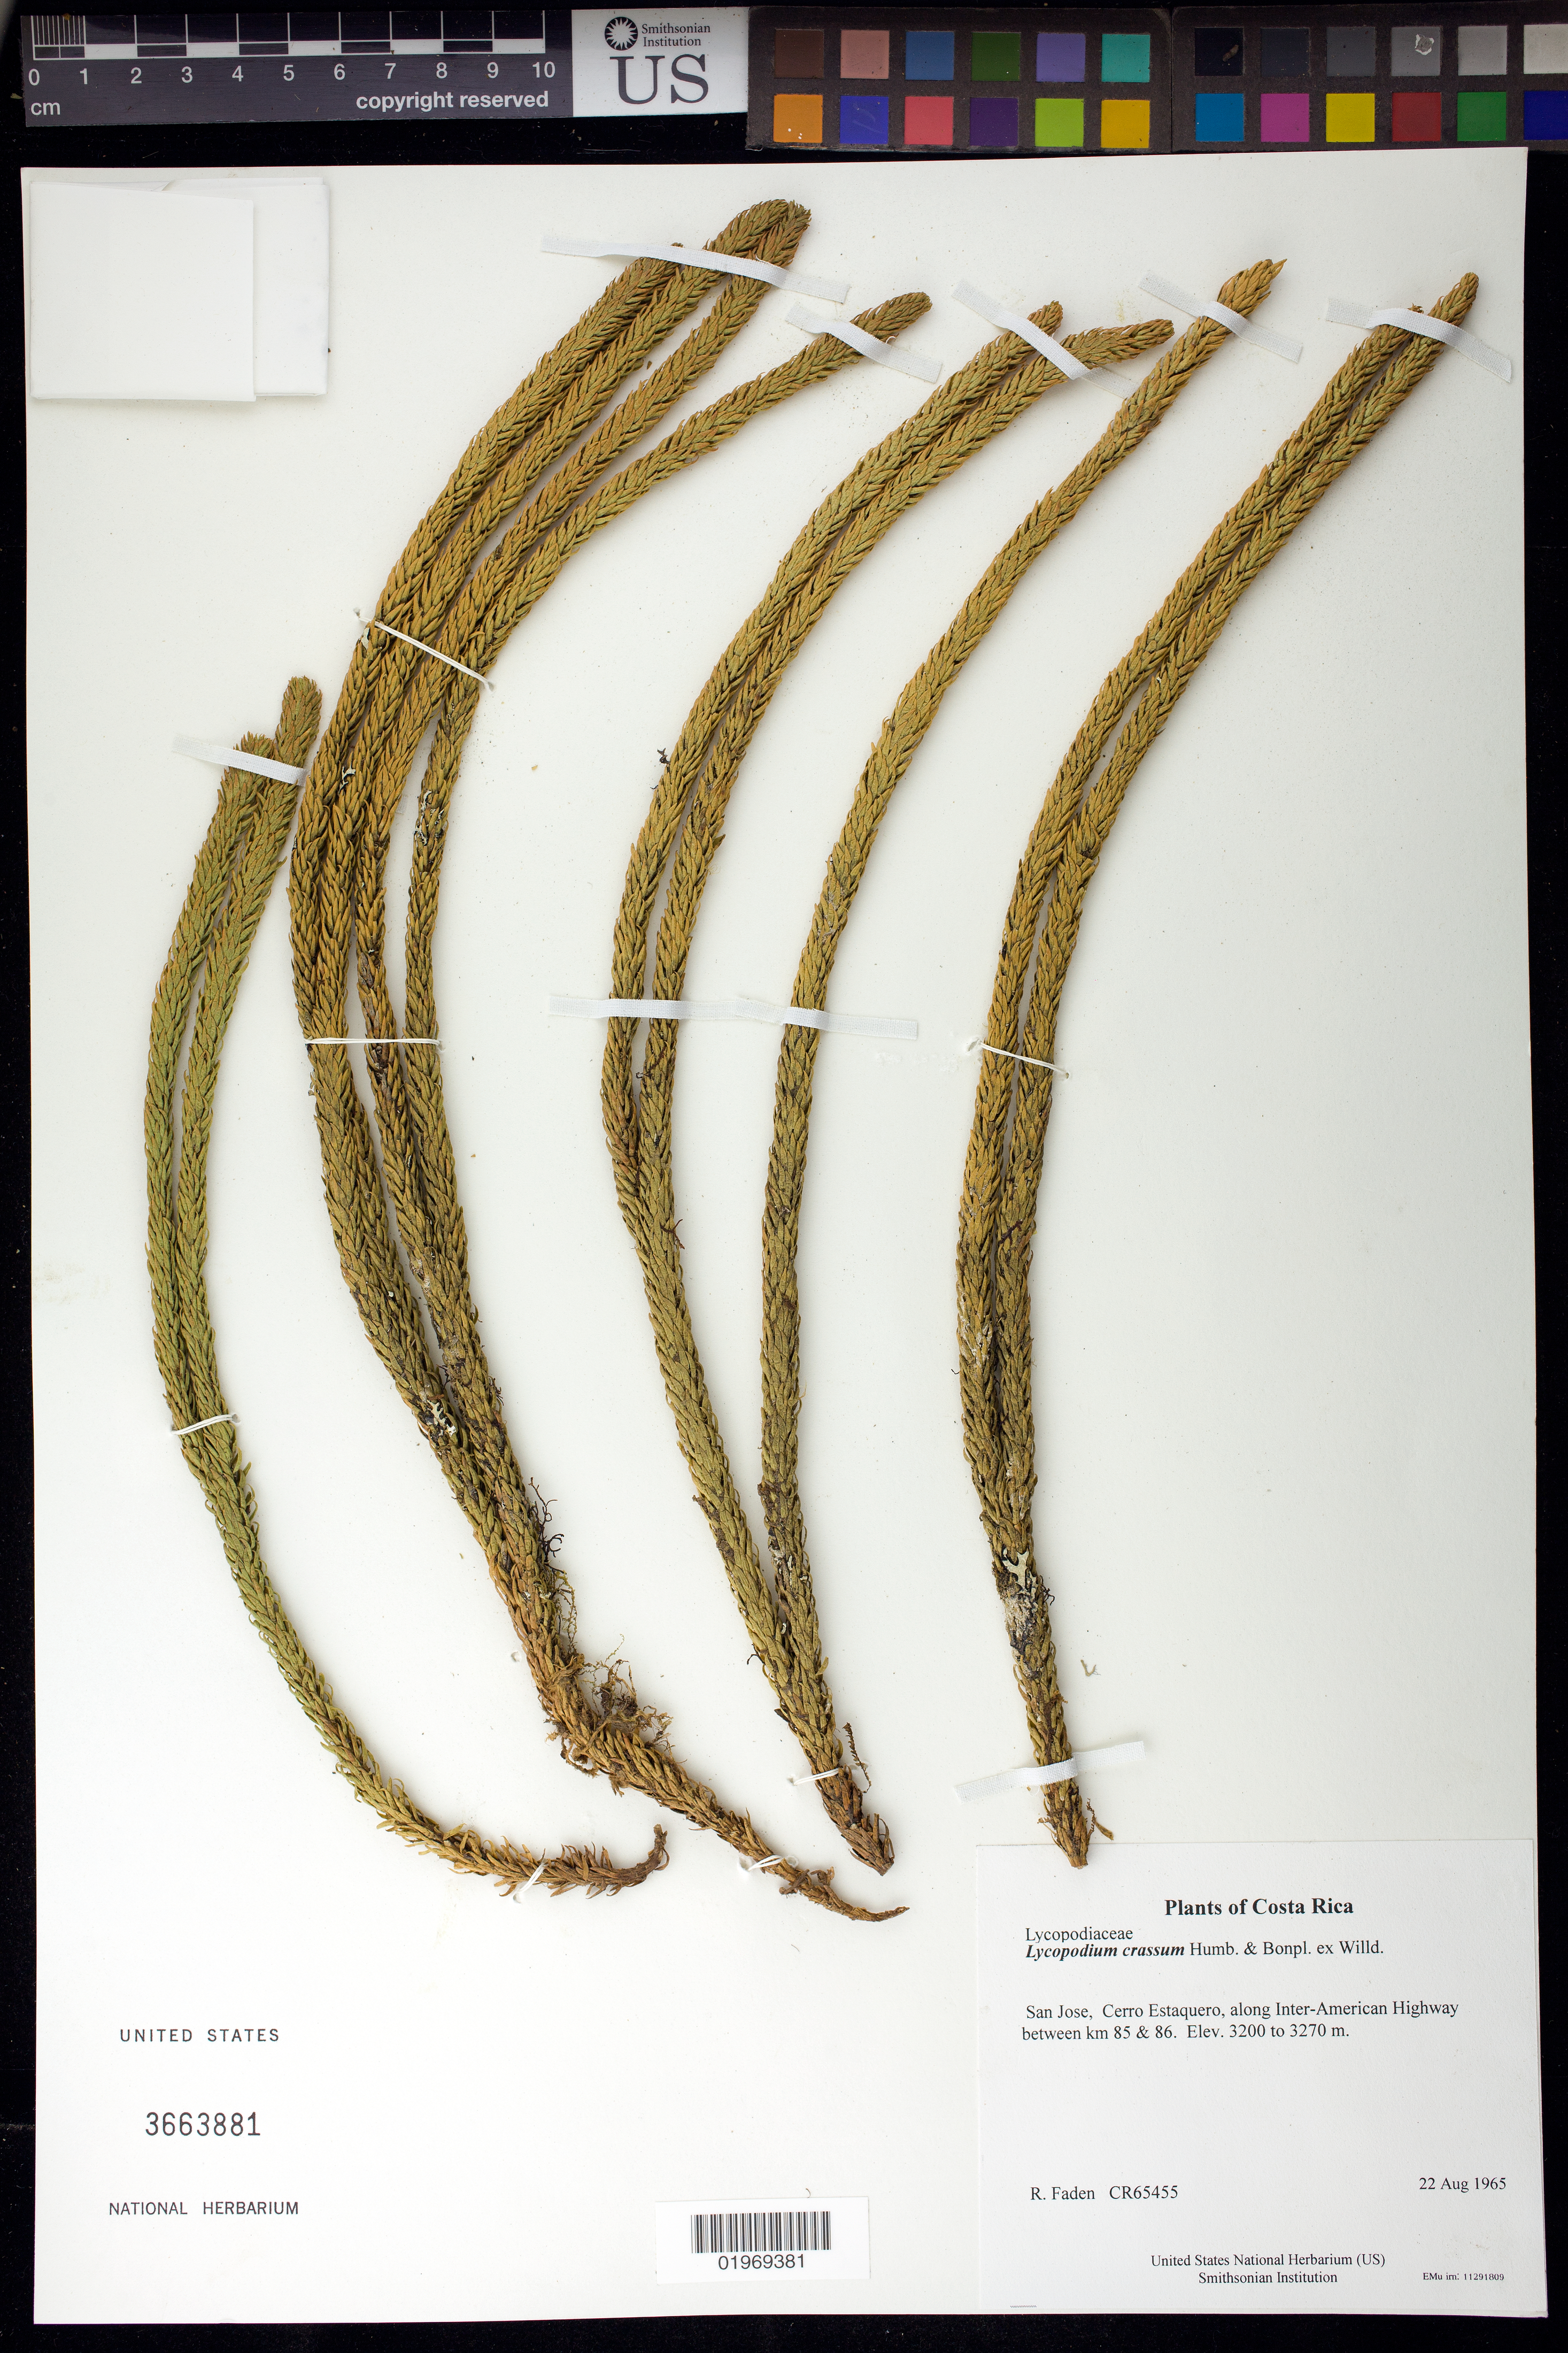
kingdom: Plantae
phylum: Tracheophyta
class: Lycopodiopsida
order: Lycopodiales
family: Lycopodiaceae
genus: Phlegmariurus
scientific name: Phlegmariurus crassus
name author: (Humb. & Bonpl. ex Willd.) B. Øllg.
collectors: R. B. Faden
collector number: CR65455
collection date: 1965-08-22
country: Costa Rica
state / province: San Jose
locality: Cerro Estaquero, along Inter-American Highway between km 85 & 86.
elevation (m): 3200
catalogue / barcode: US 3663881